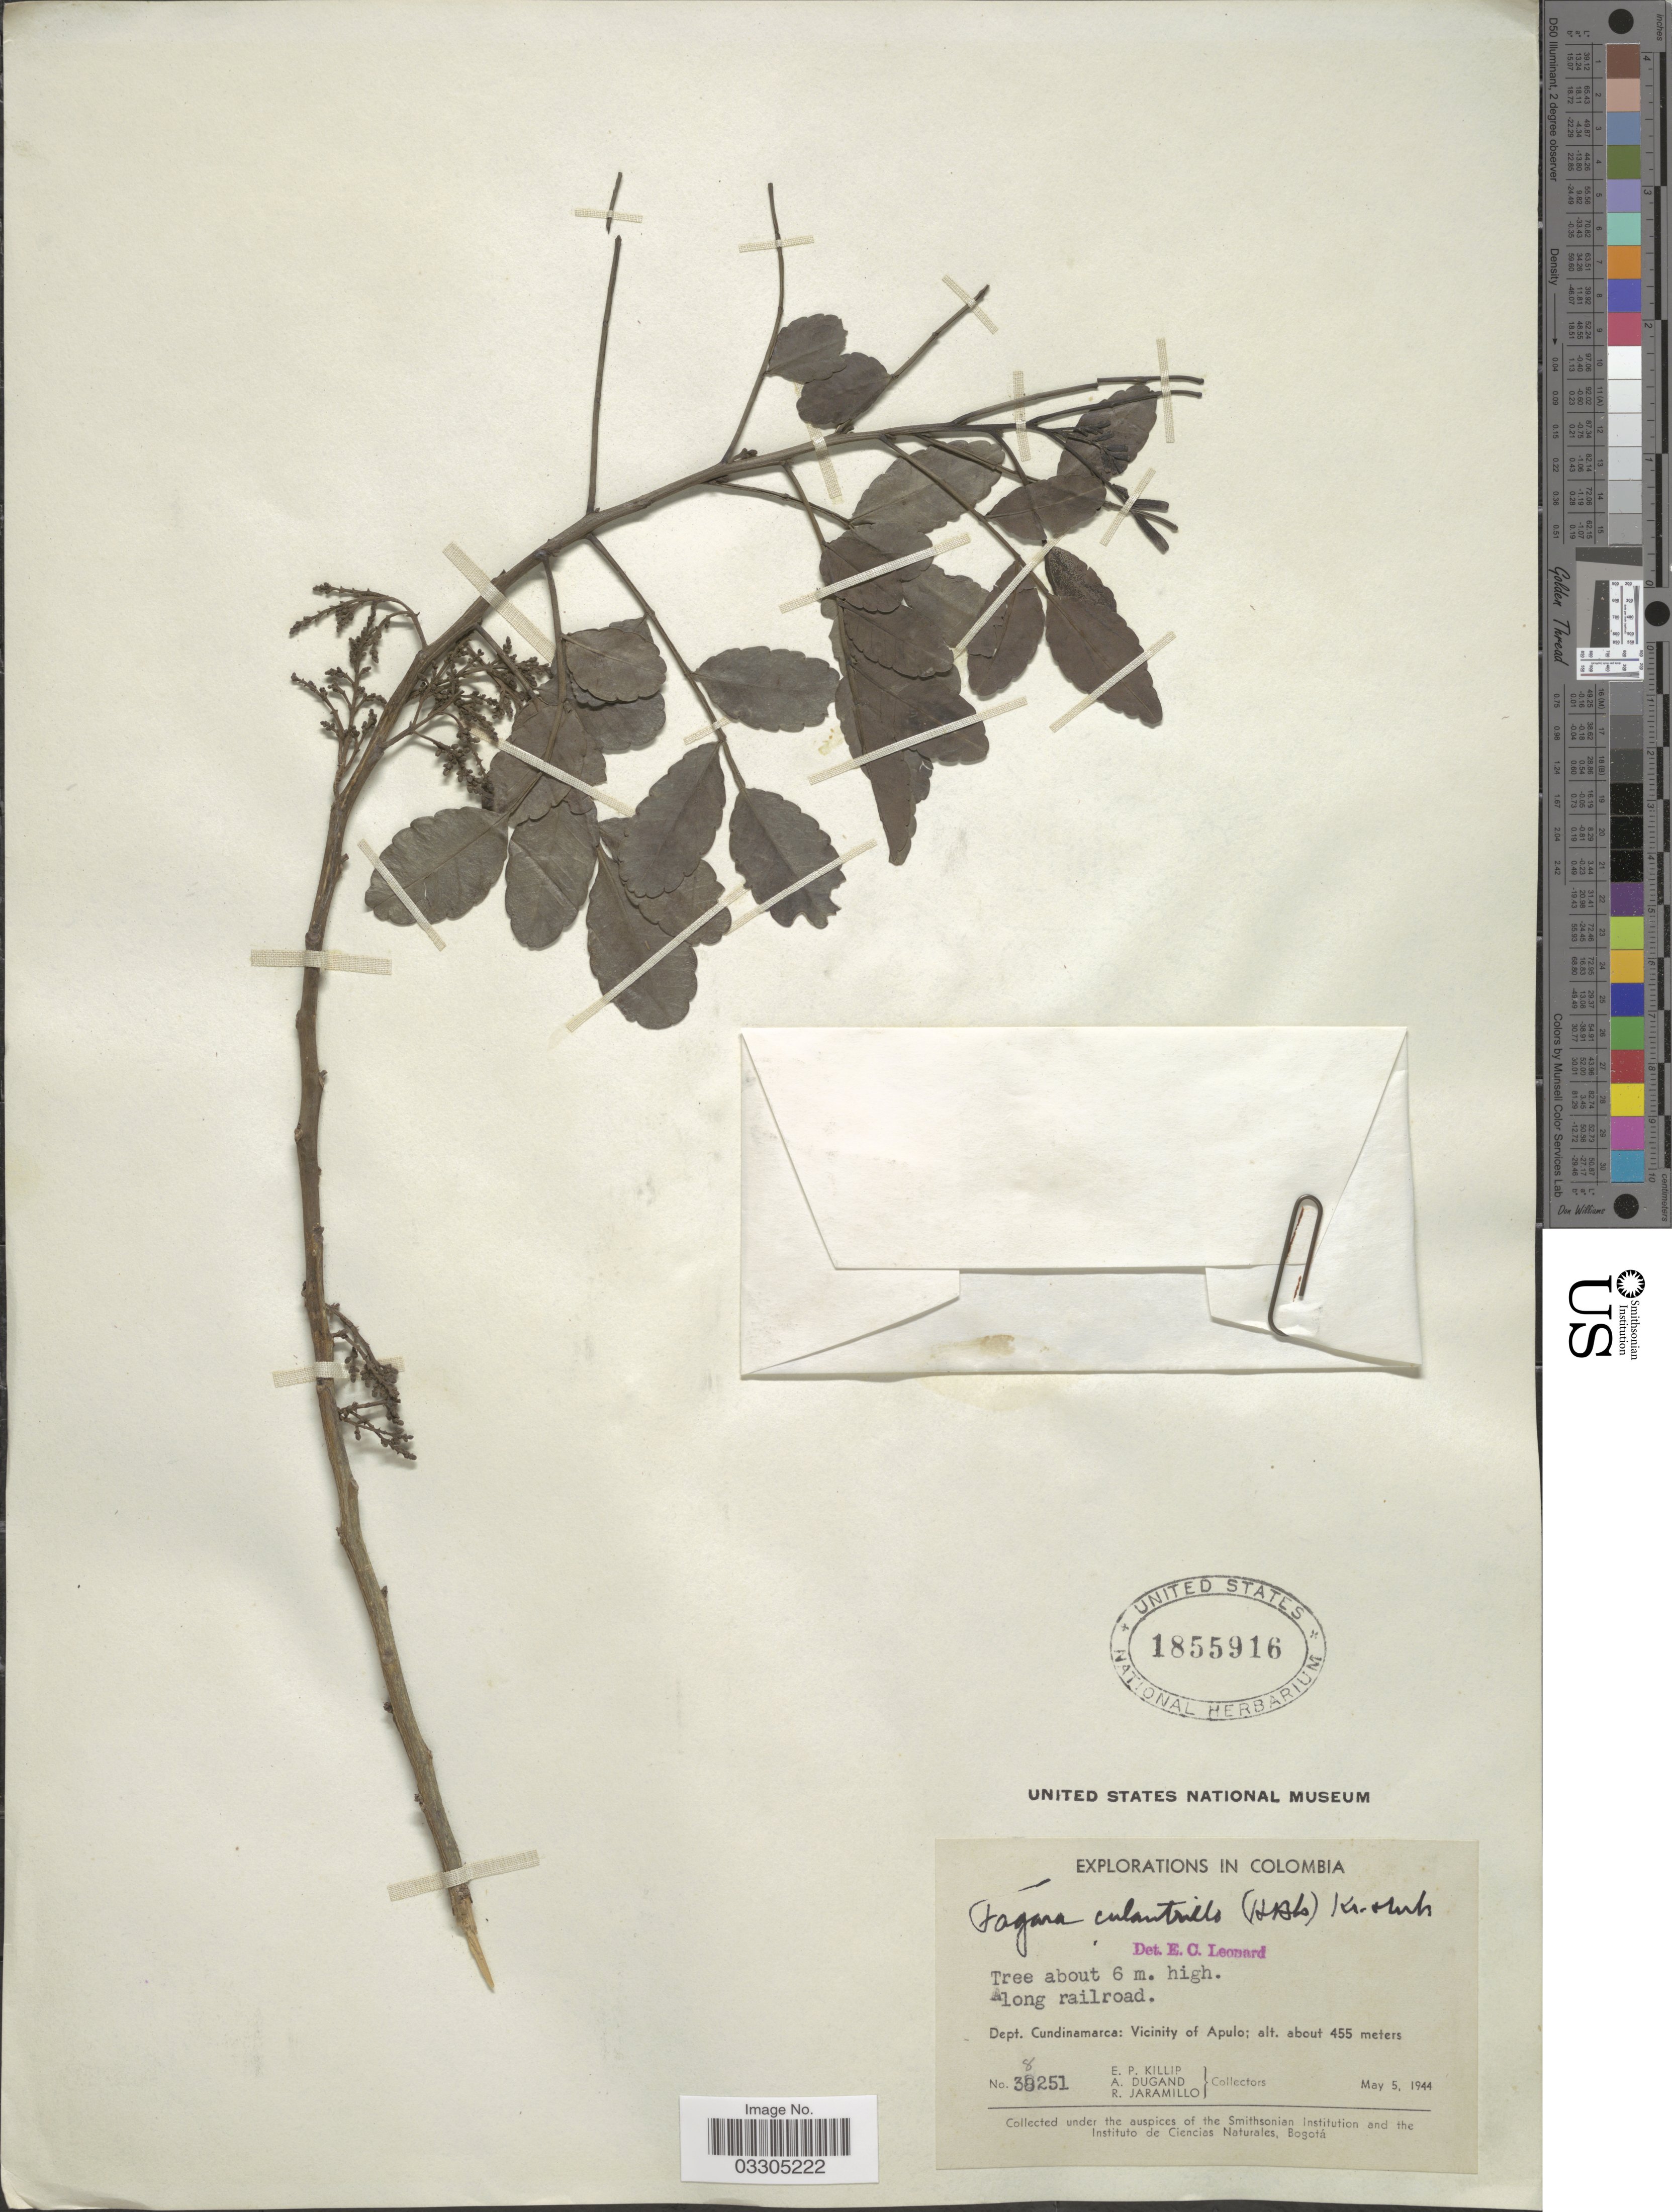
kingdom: Plantae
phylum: Tracheophyta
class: Magnoliopsida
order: Sapindales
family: Rutaceae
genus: Zanthoxylum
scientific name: Zanthoxylum culantrillo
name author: Kunth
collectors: E. P. Killip, A. Dugand & R. Jaramillo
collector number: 38251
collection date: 1944-05-05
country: Colombia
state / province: Cundinamarca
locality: Dept. Cundinamarca: Vicinity of Apulo.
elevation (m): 455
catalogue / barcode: US 1855916